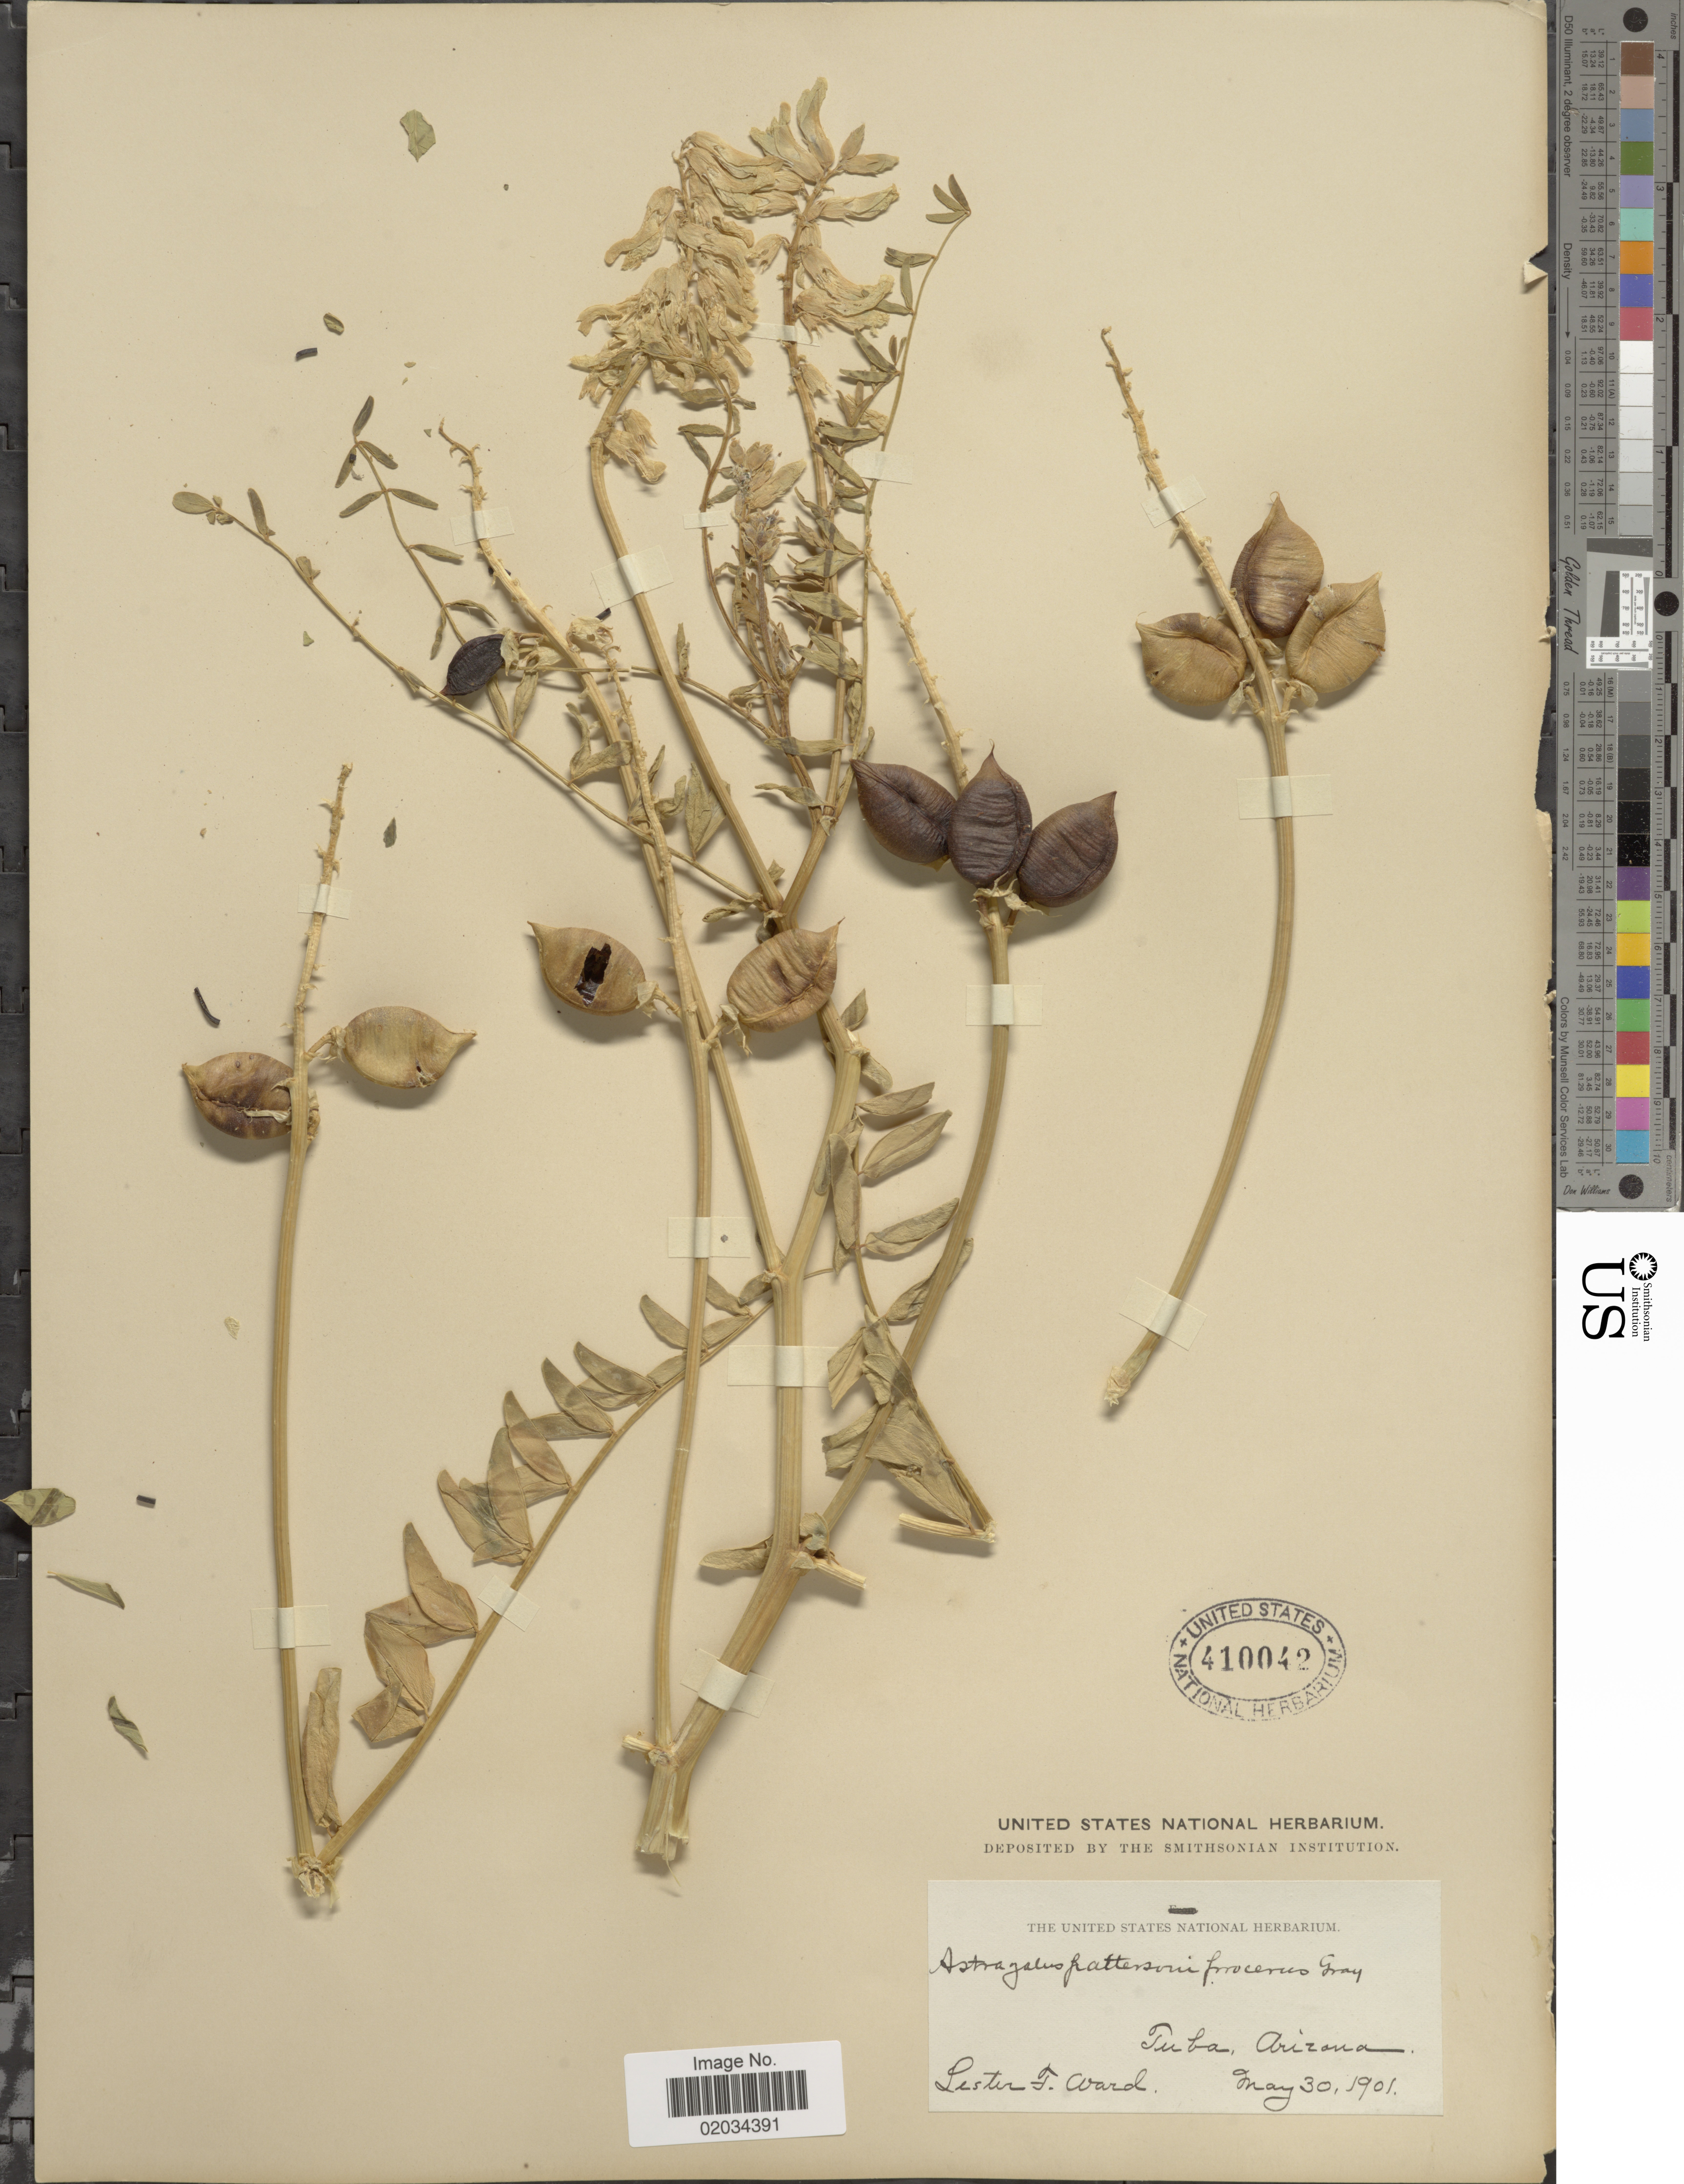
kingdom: Plantae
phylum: Tracheophyta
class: Magnoliopsida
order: Fabales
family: Fabaceae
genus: Astragalus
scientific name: Astragalus rothrockii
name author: E. Sheld.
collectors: L. F. Ward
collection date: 1901-05-30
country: United States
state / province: Arizona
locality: Tuba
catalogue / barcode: US 410042